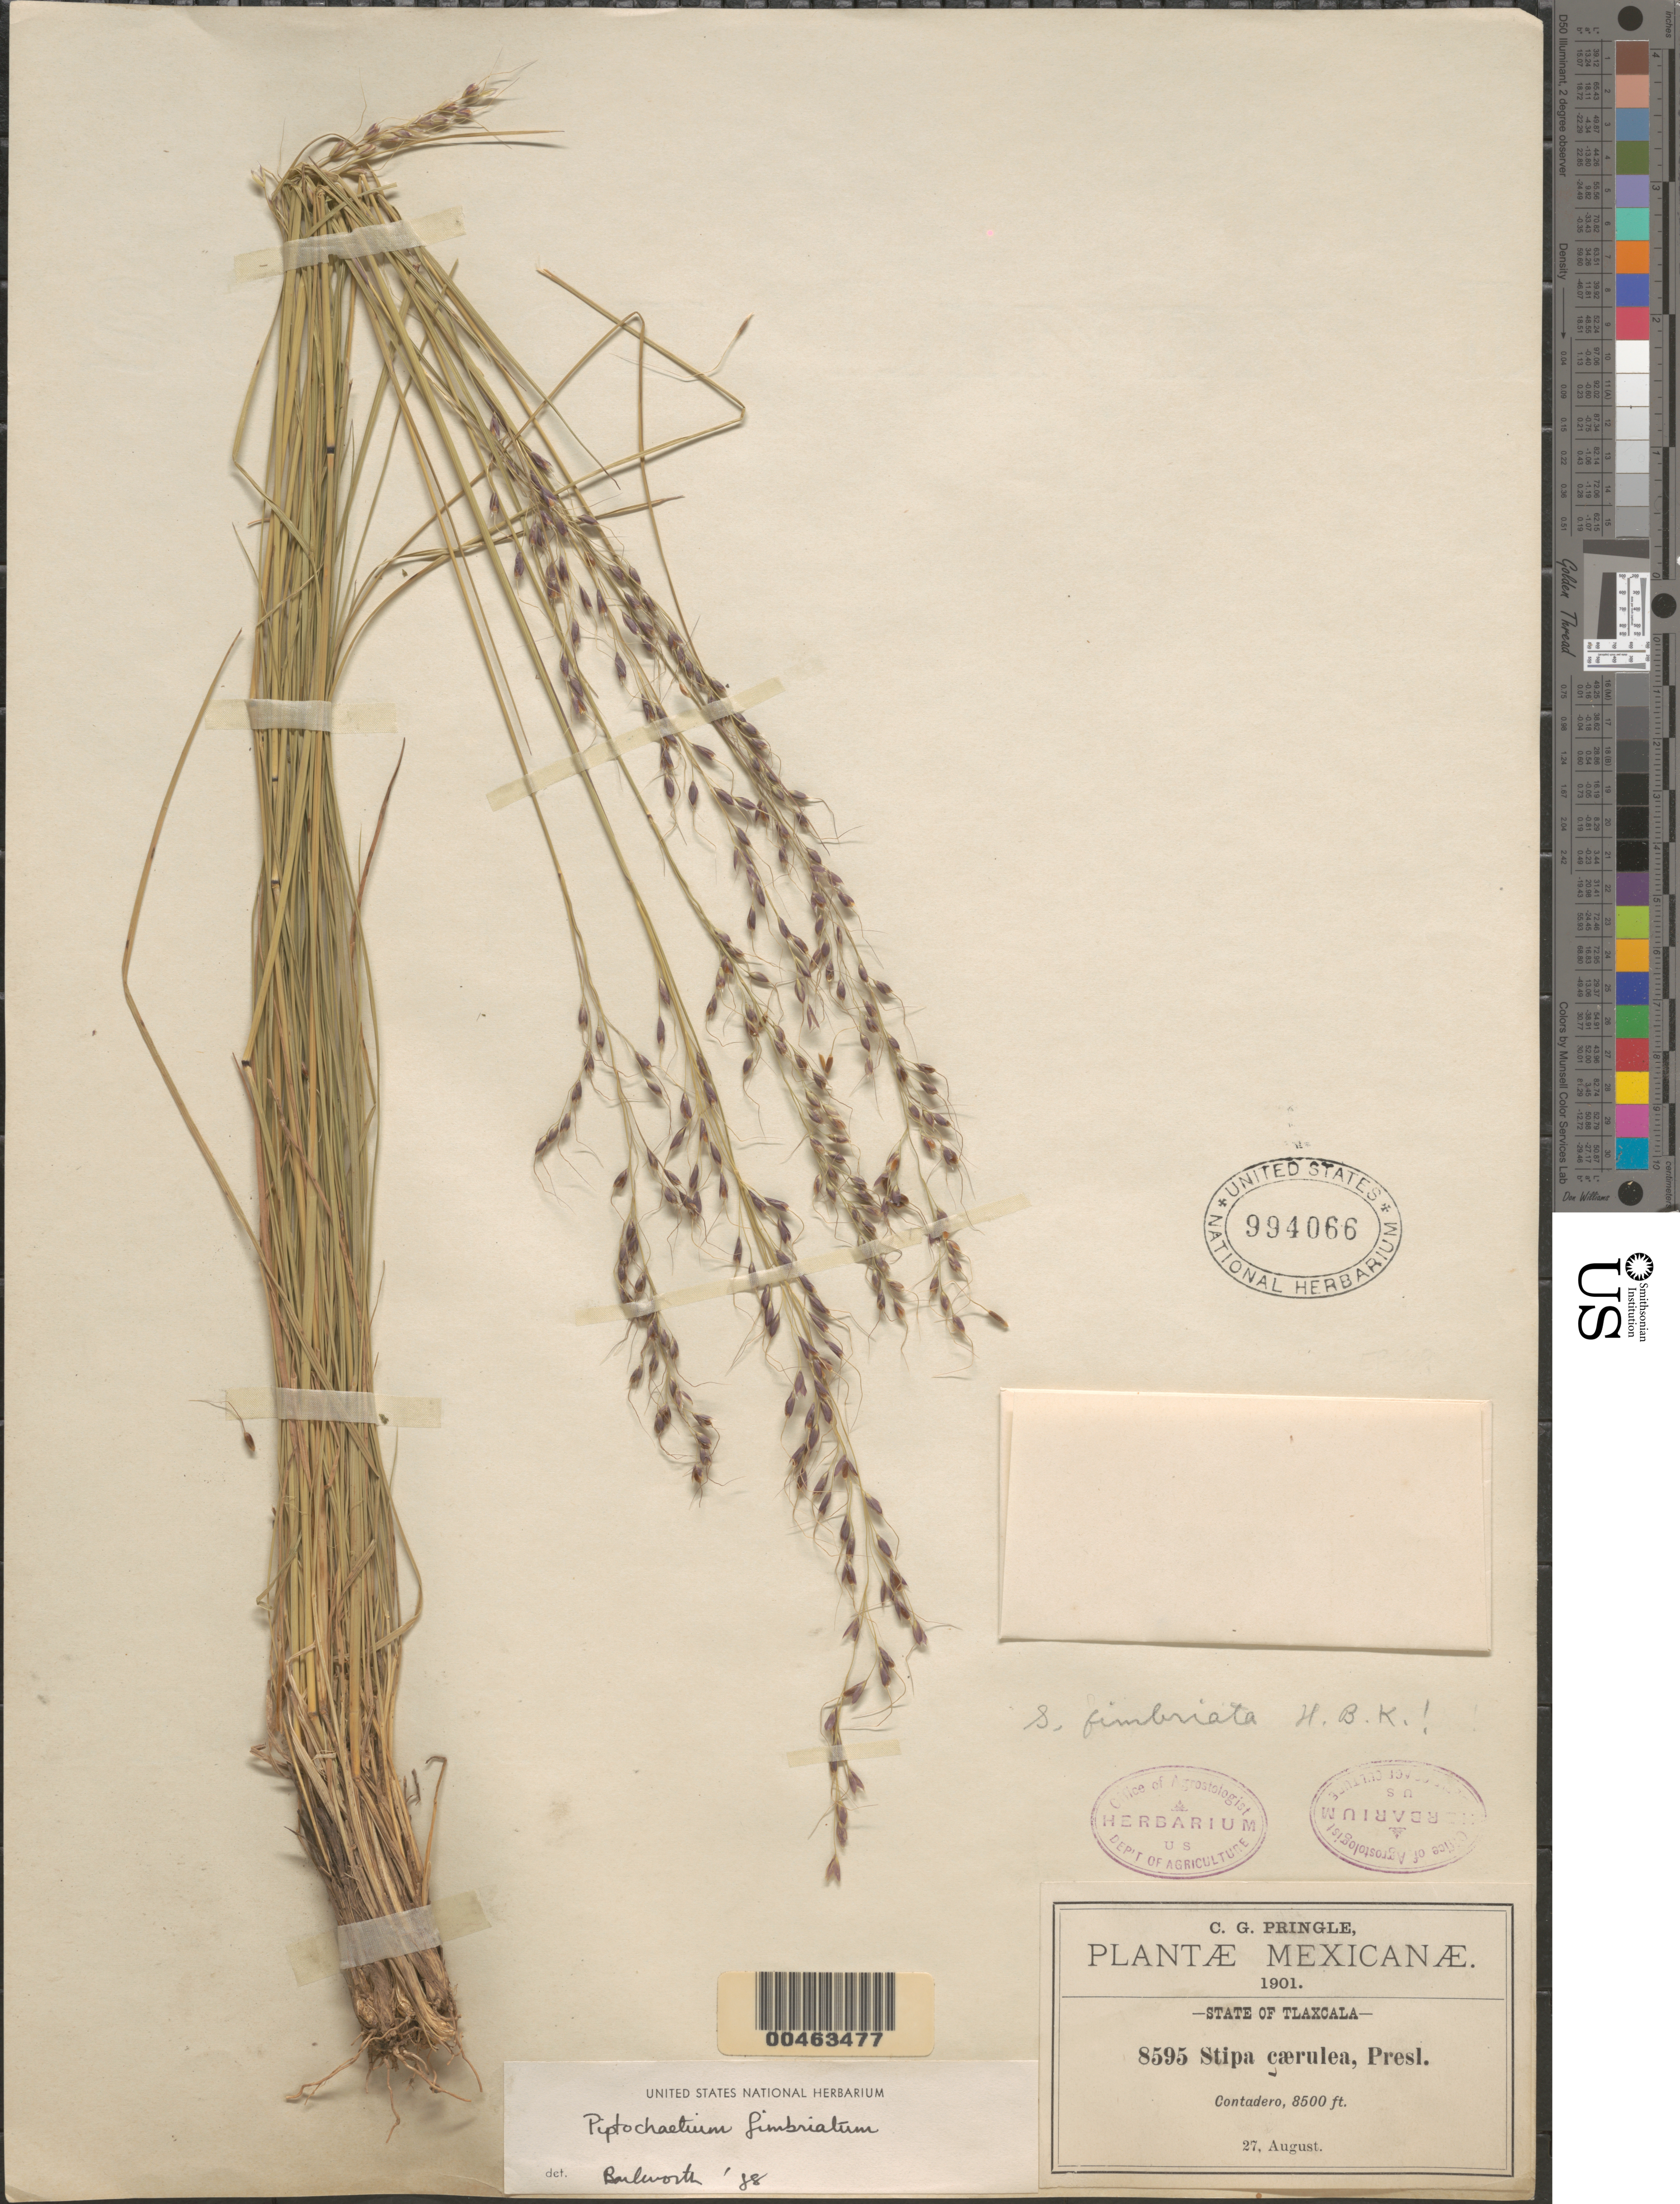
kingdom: Plantae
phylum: Tracheophyta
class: Liliopsida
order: Poales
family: Poaceae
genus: Piptochaetium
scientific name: Piptochaetium fimbriatum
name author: (Kunth) Hitchc.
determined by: Barkworth, M. E.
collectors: C. G. Pringle et al.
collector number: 8595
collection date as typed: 27 Aug 1901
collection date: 1901-08-27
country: Mexico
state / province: Tlaxcala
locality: Contadero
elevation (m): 2591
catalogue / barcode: US 994066